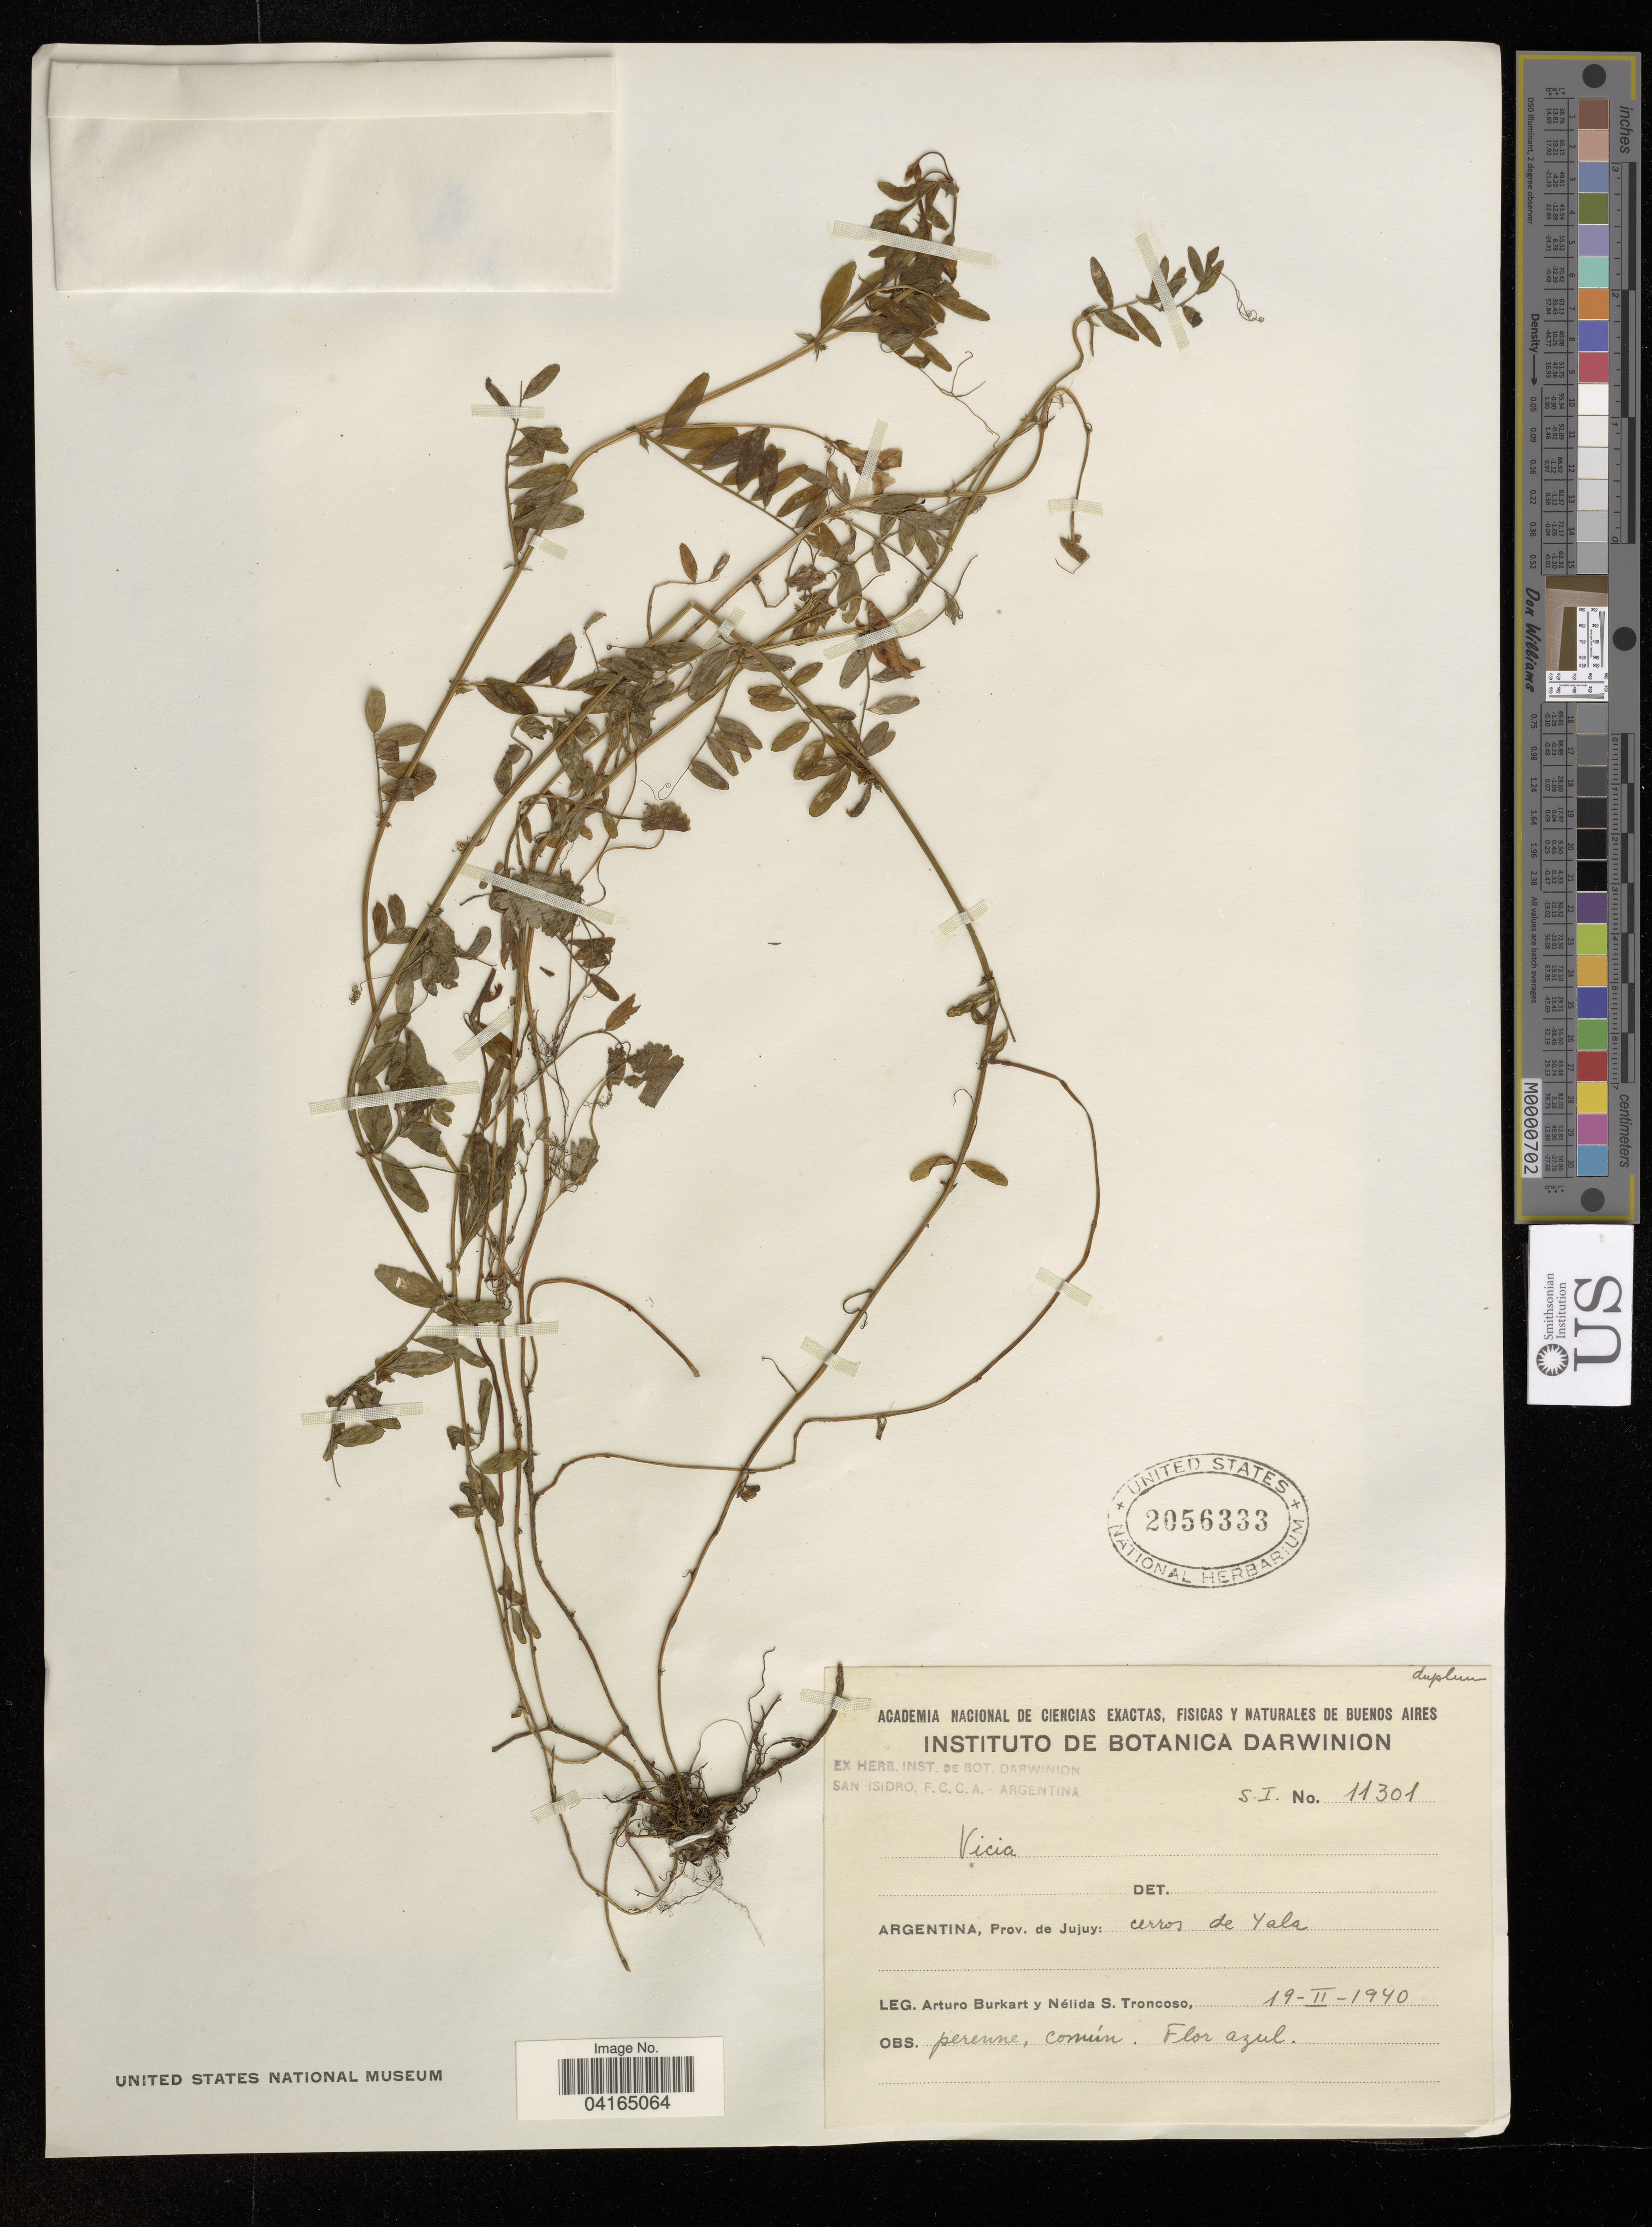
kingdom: Plantae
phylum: Tracheophyta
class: Magnoliopsida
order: Fabales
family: Fabaceae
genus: Vicia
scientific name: Vicia sp.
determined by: Hechenleitner, Paulina, RBG Edinburgh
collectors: A. E. Burkart & N. S. Troncoso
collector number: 11301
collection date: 1940-02-19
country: Argentina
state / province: Jujuy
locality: Prov. de Jujuy: cerros de Yala.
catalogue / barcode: US 2056333